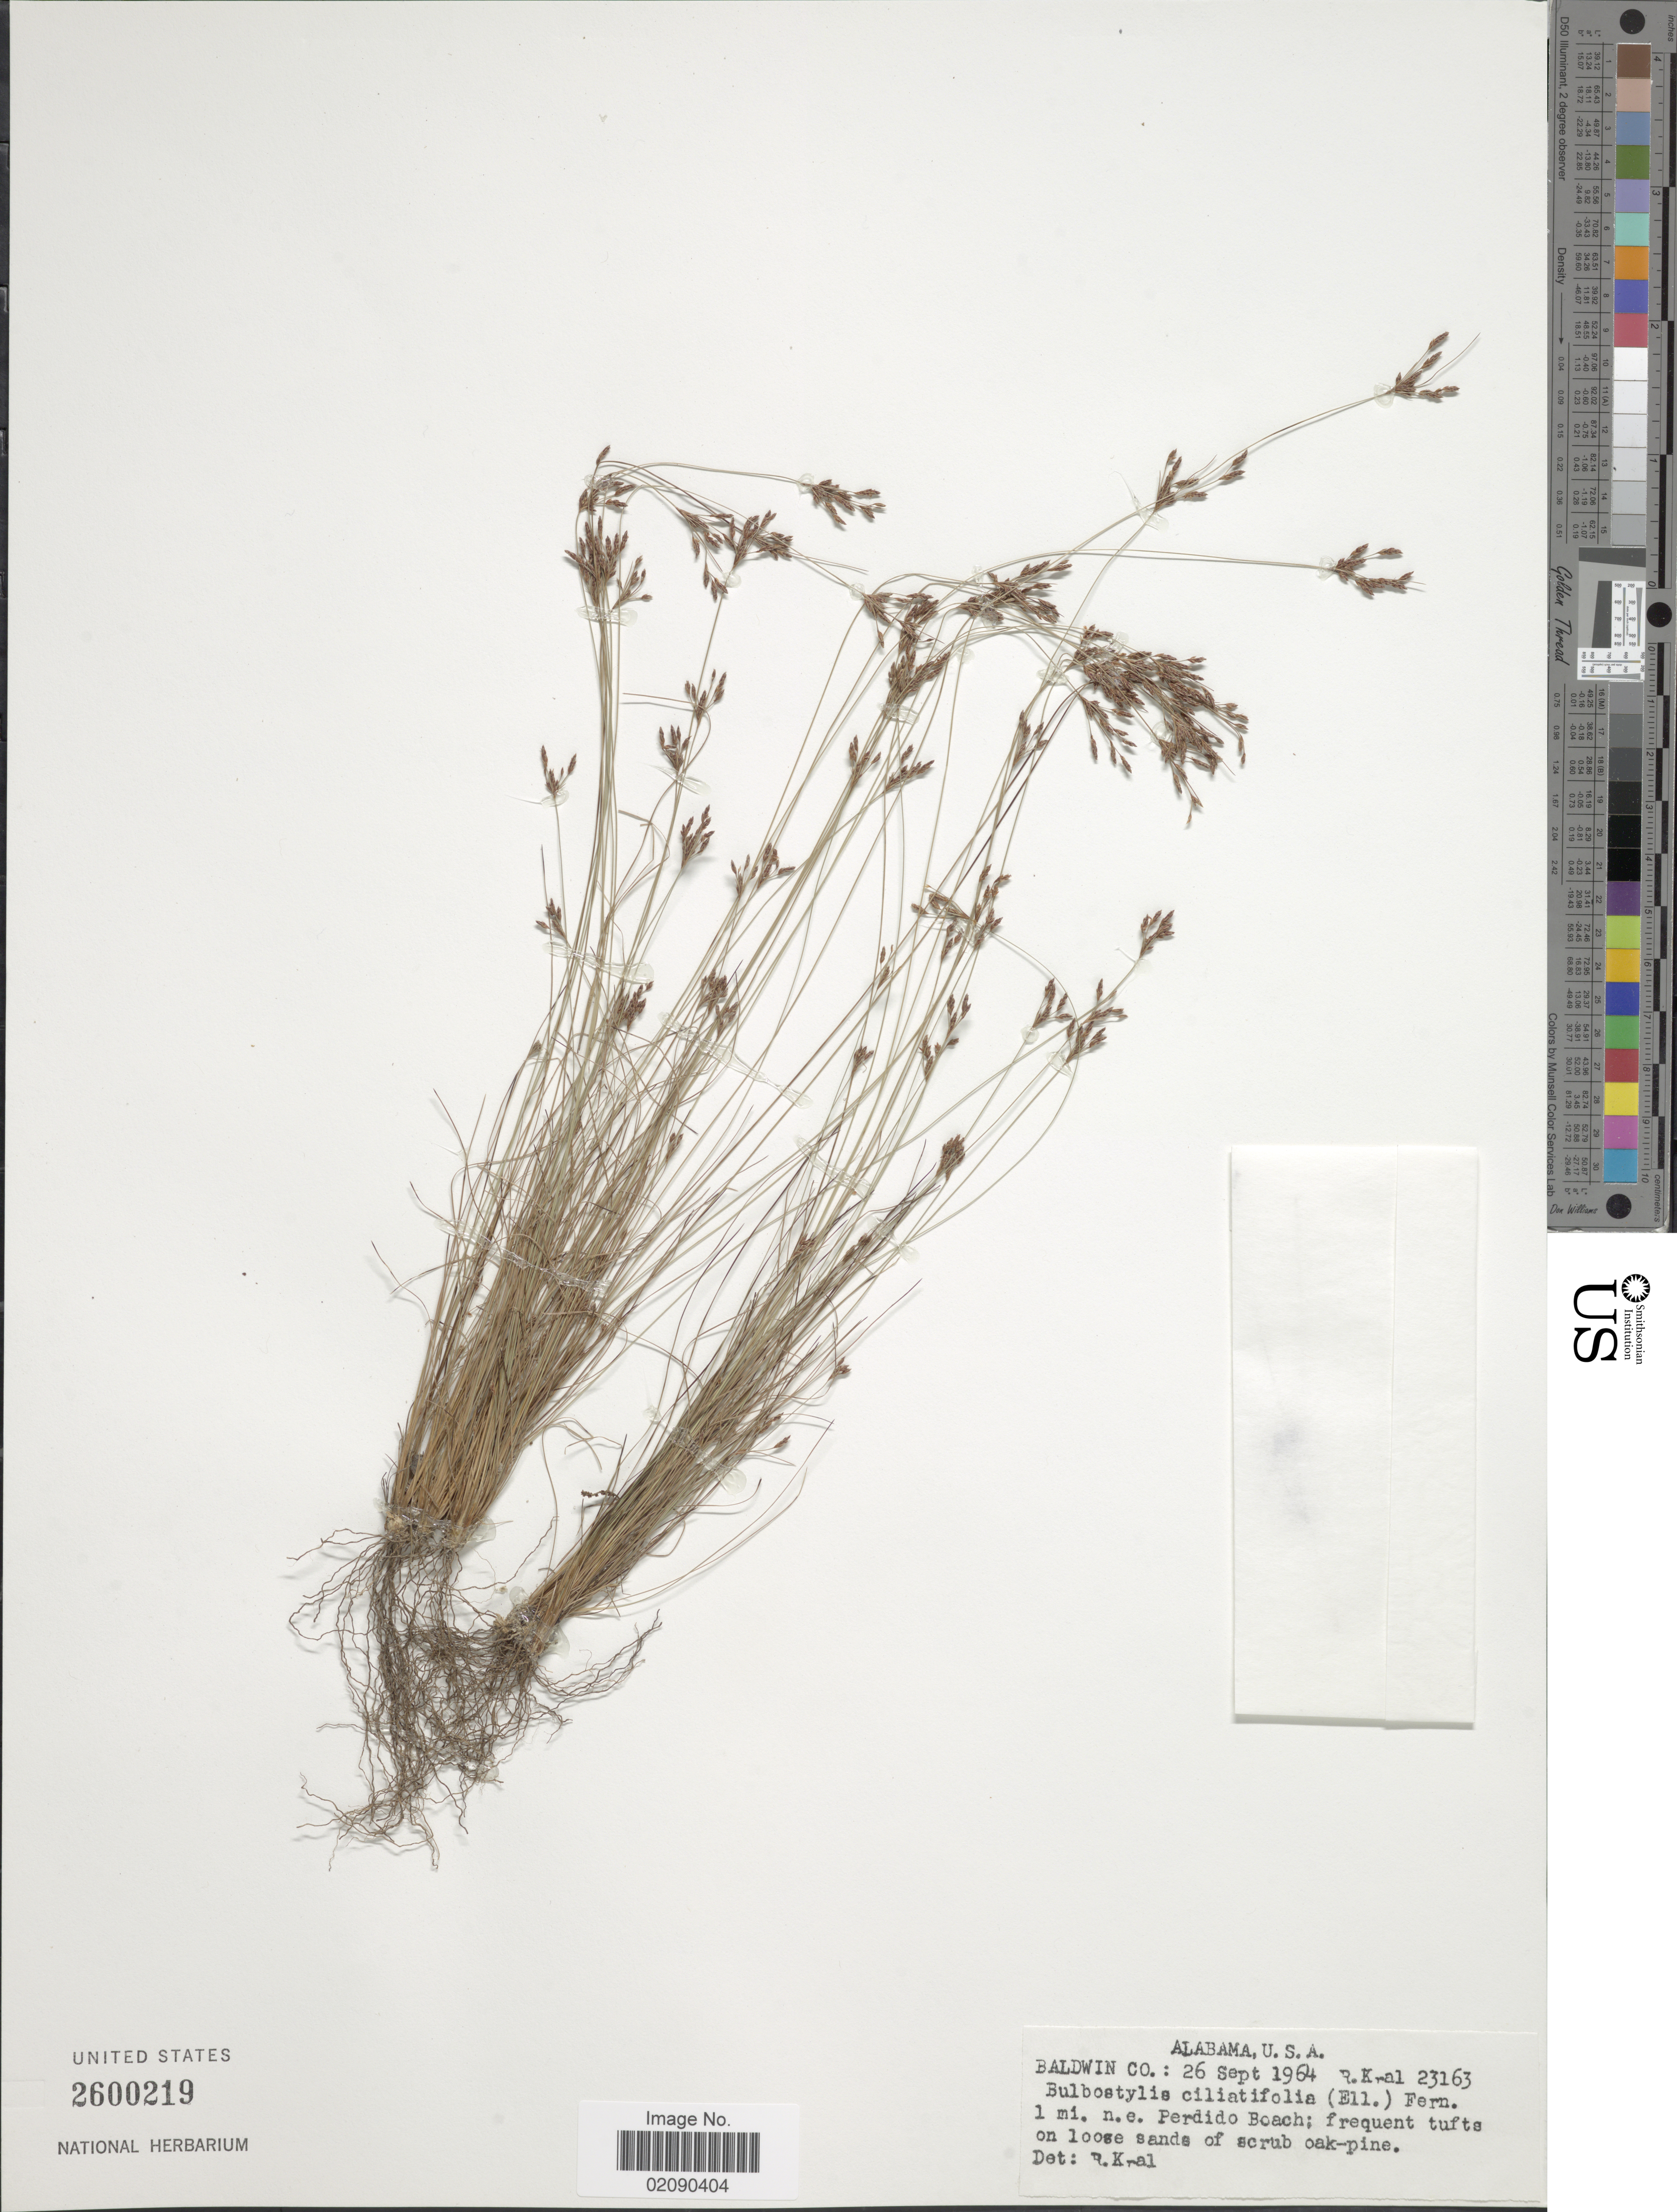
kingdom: Plantae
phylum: Tracheophyta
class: Liliopsida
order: Poales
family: Cyperaceae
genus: Bulbostylis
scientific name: Bulbostylis ciliatifolia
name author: (Elliott) Fernald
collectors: R. Kral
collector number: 23163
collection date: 1964-09-26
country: United States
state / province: Alabama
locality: Baldwin Co; 1 mi ne Perdido Boach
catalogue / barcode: US 2600219